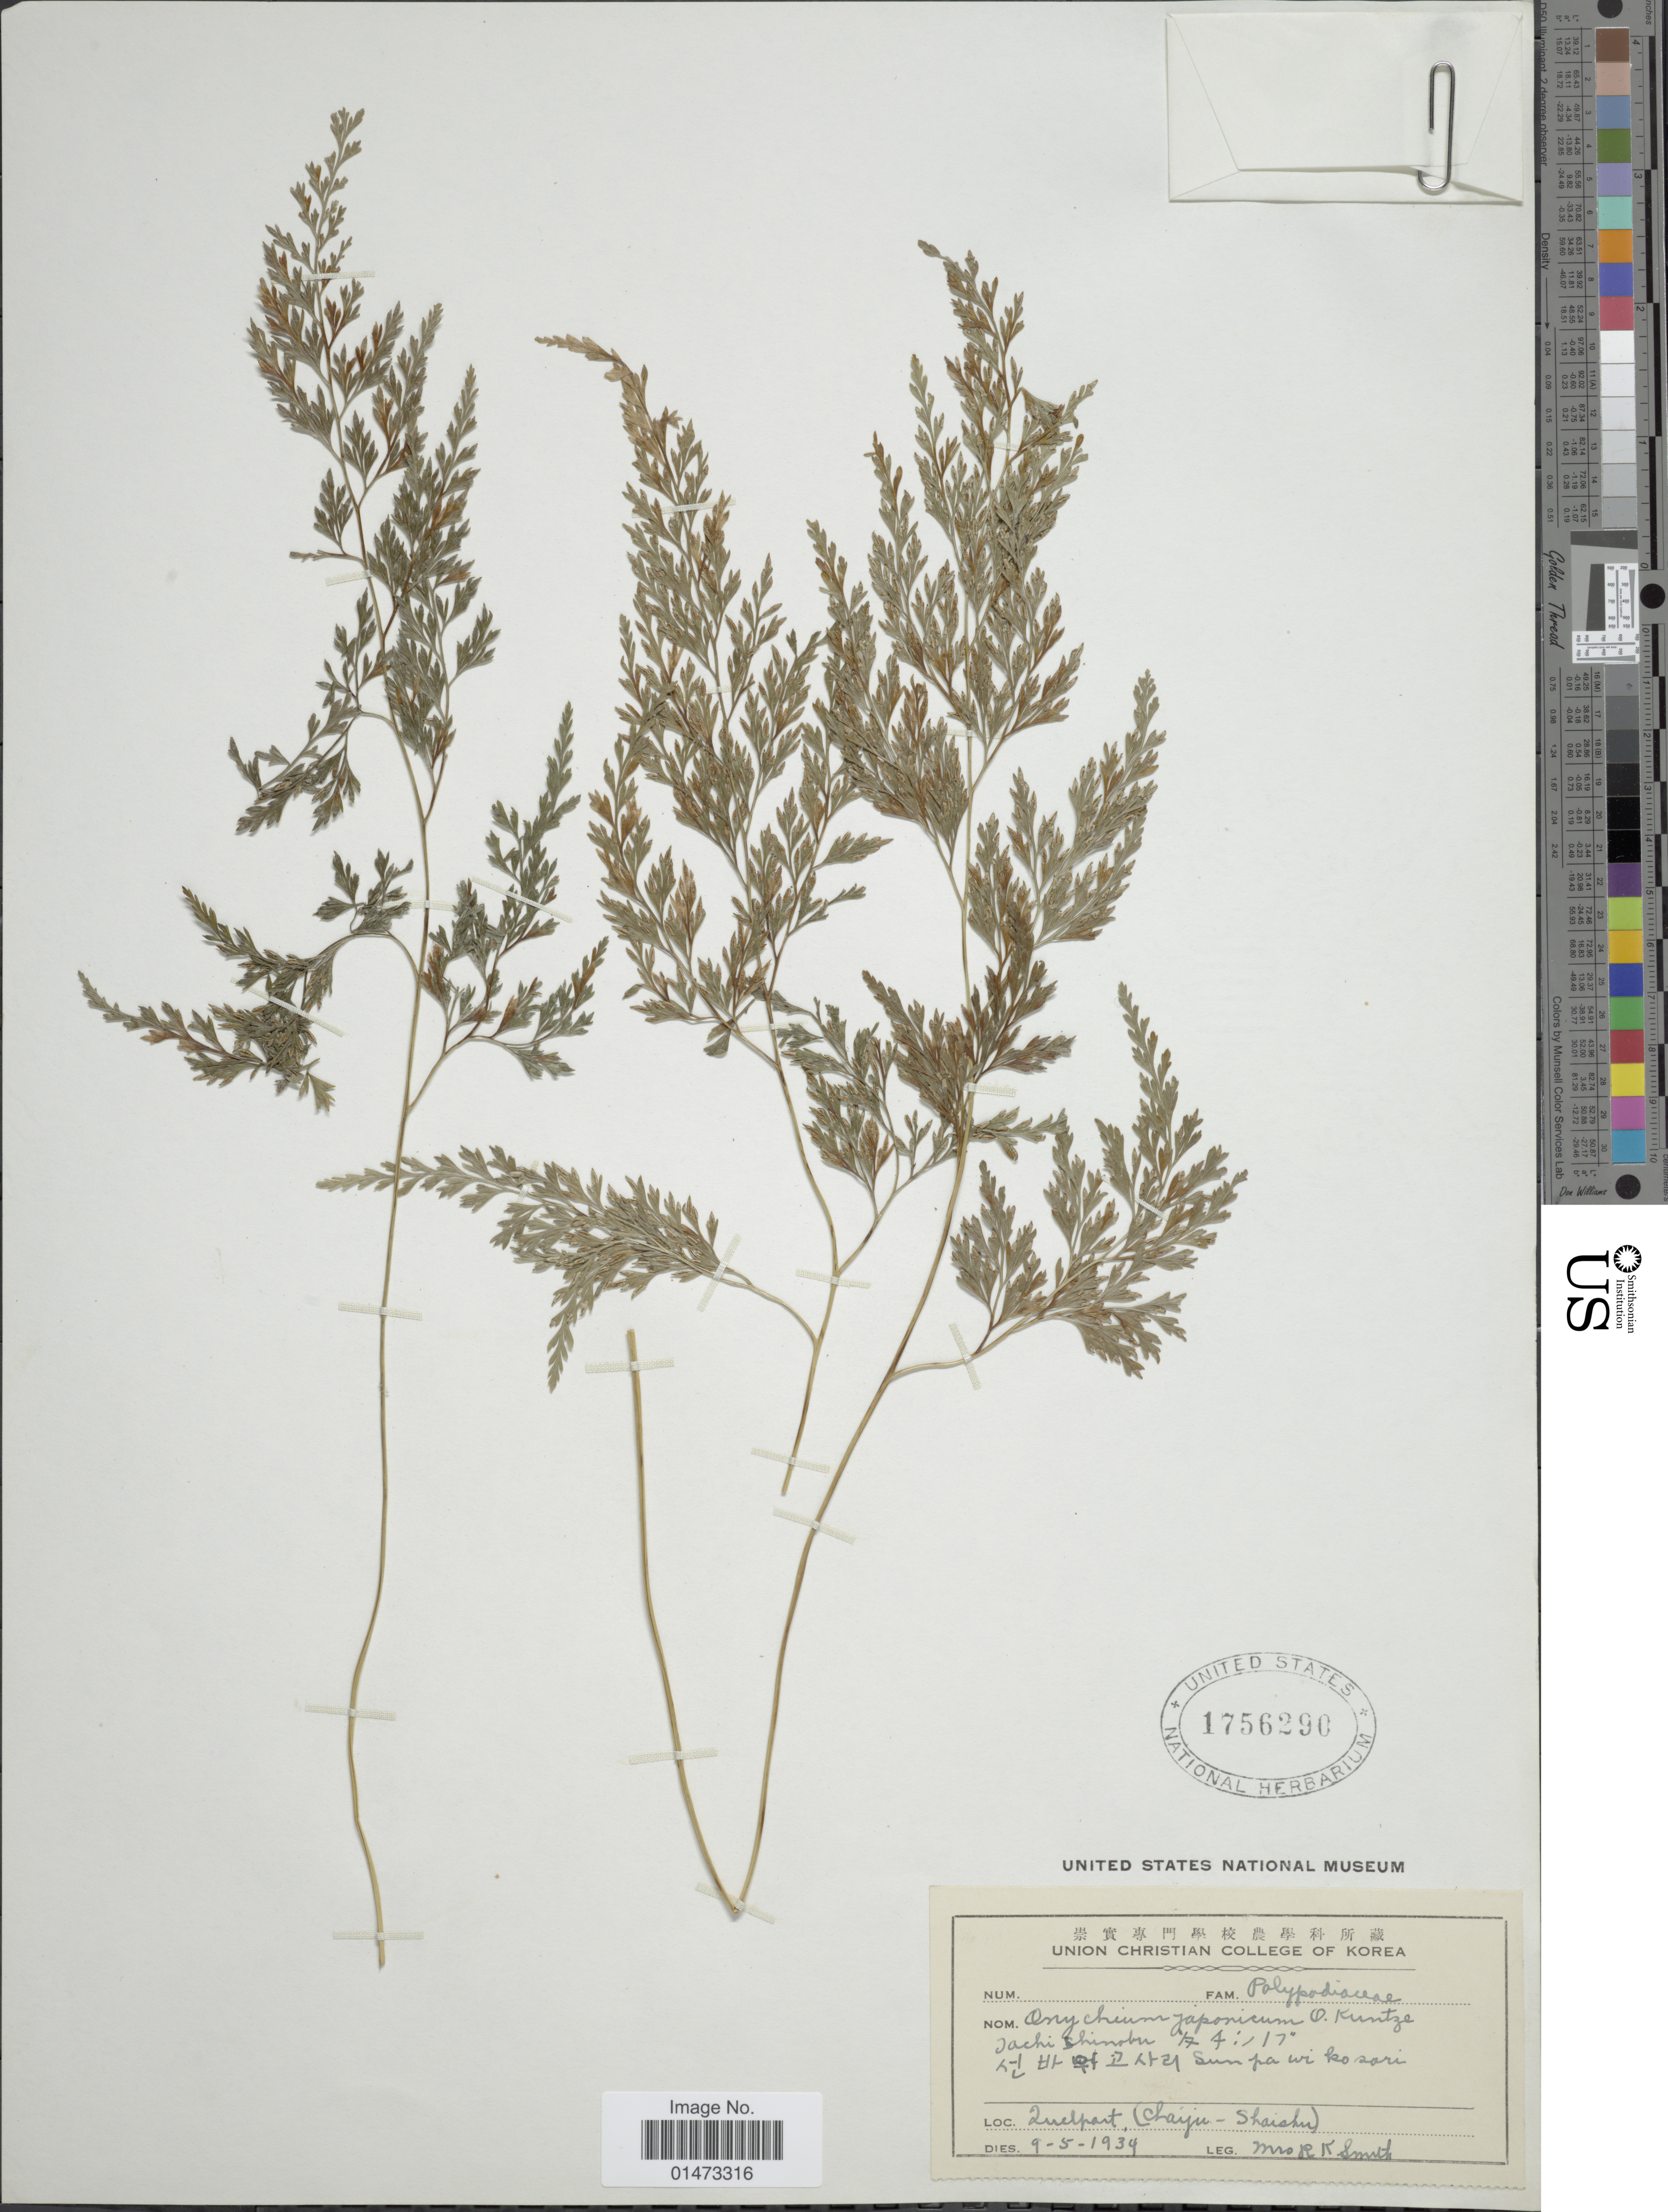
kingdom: Plantae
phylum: Tracheophyta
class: Polypodiopsida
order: Polypodiales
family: Pteridaceae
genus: Onychium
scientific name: Onychium japonicum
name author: (Thunb.) Kunze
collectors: Mrs. R. K. Smith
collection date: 1934-05-09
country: South Korea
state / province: Jeju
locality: Quelpart (Chaiju-Shaishu).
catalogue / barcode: US 1756290